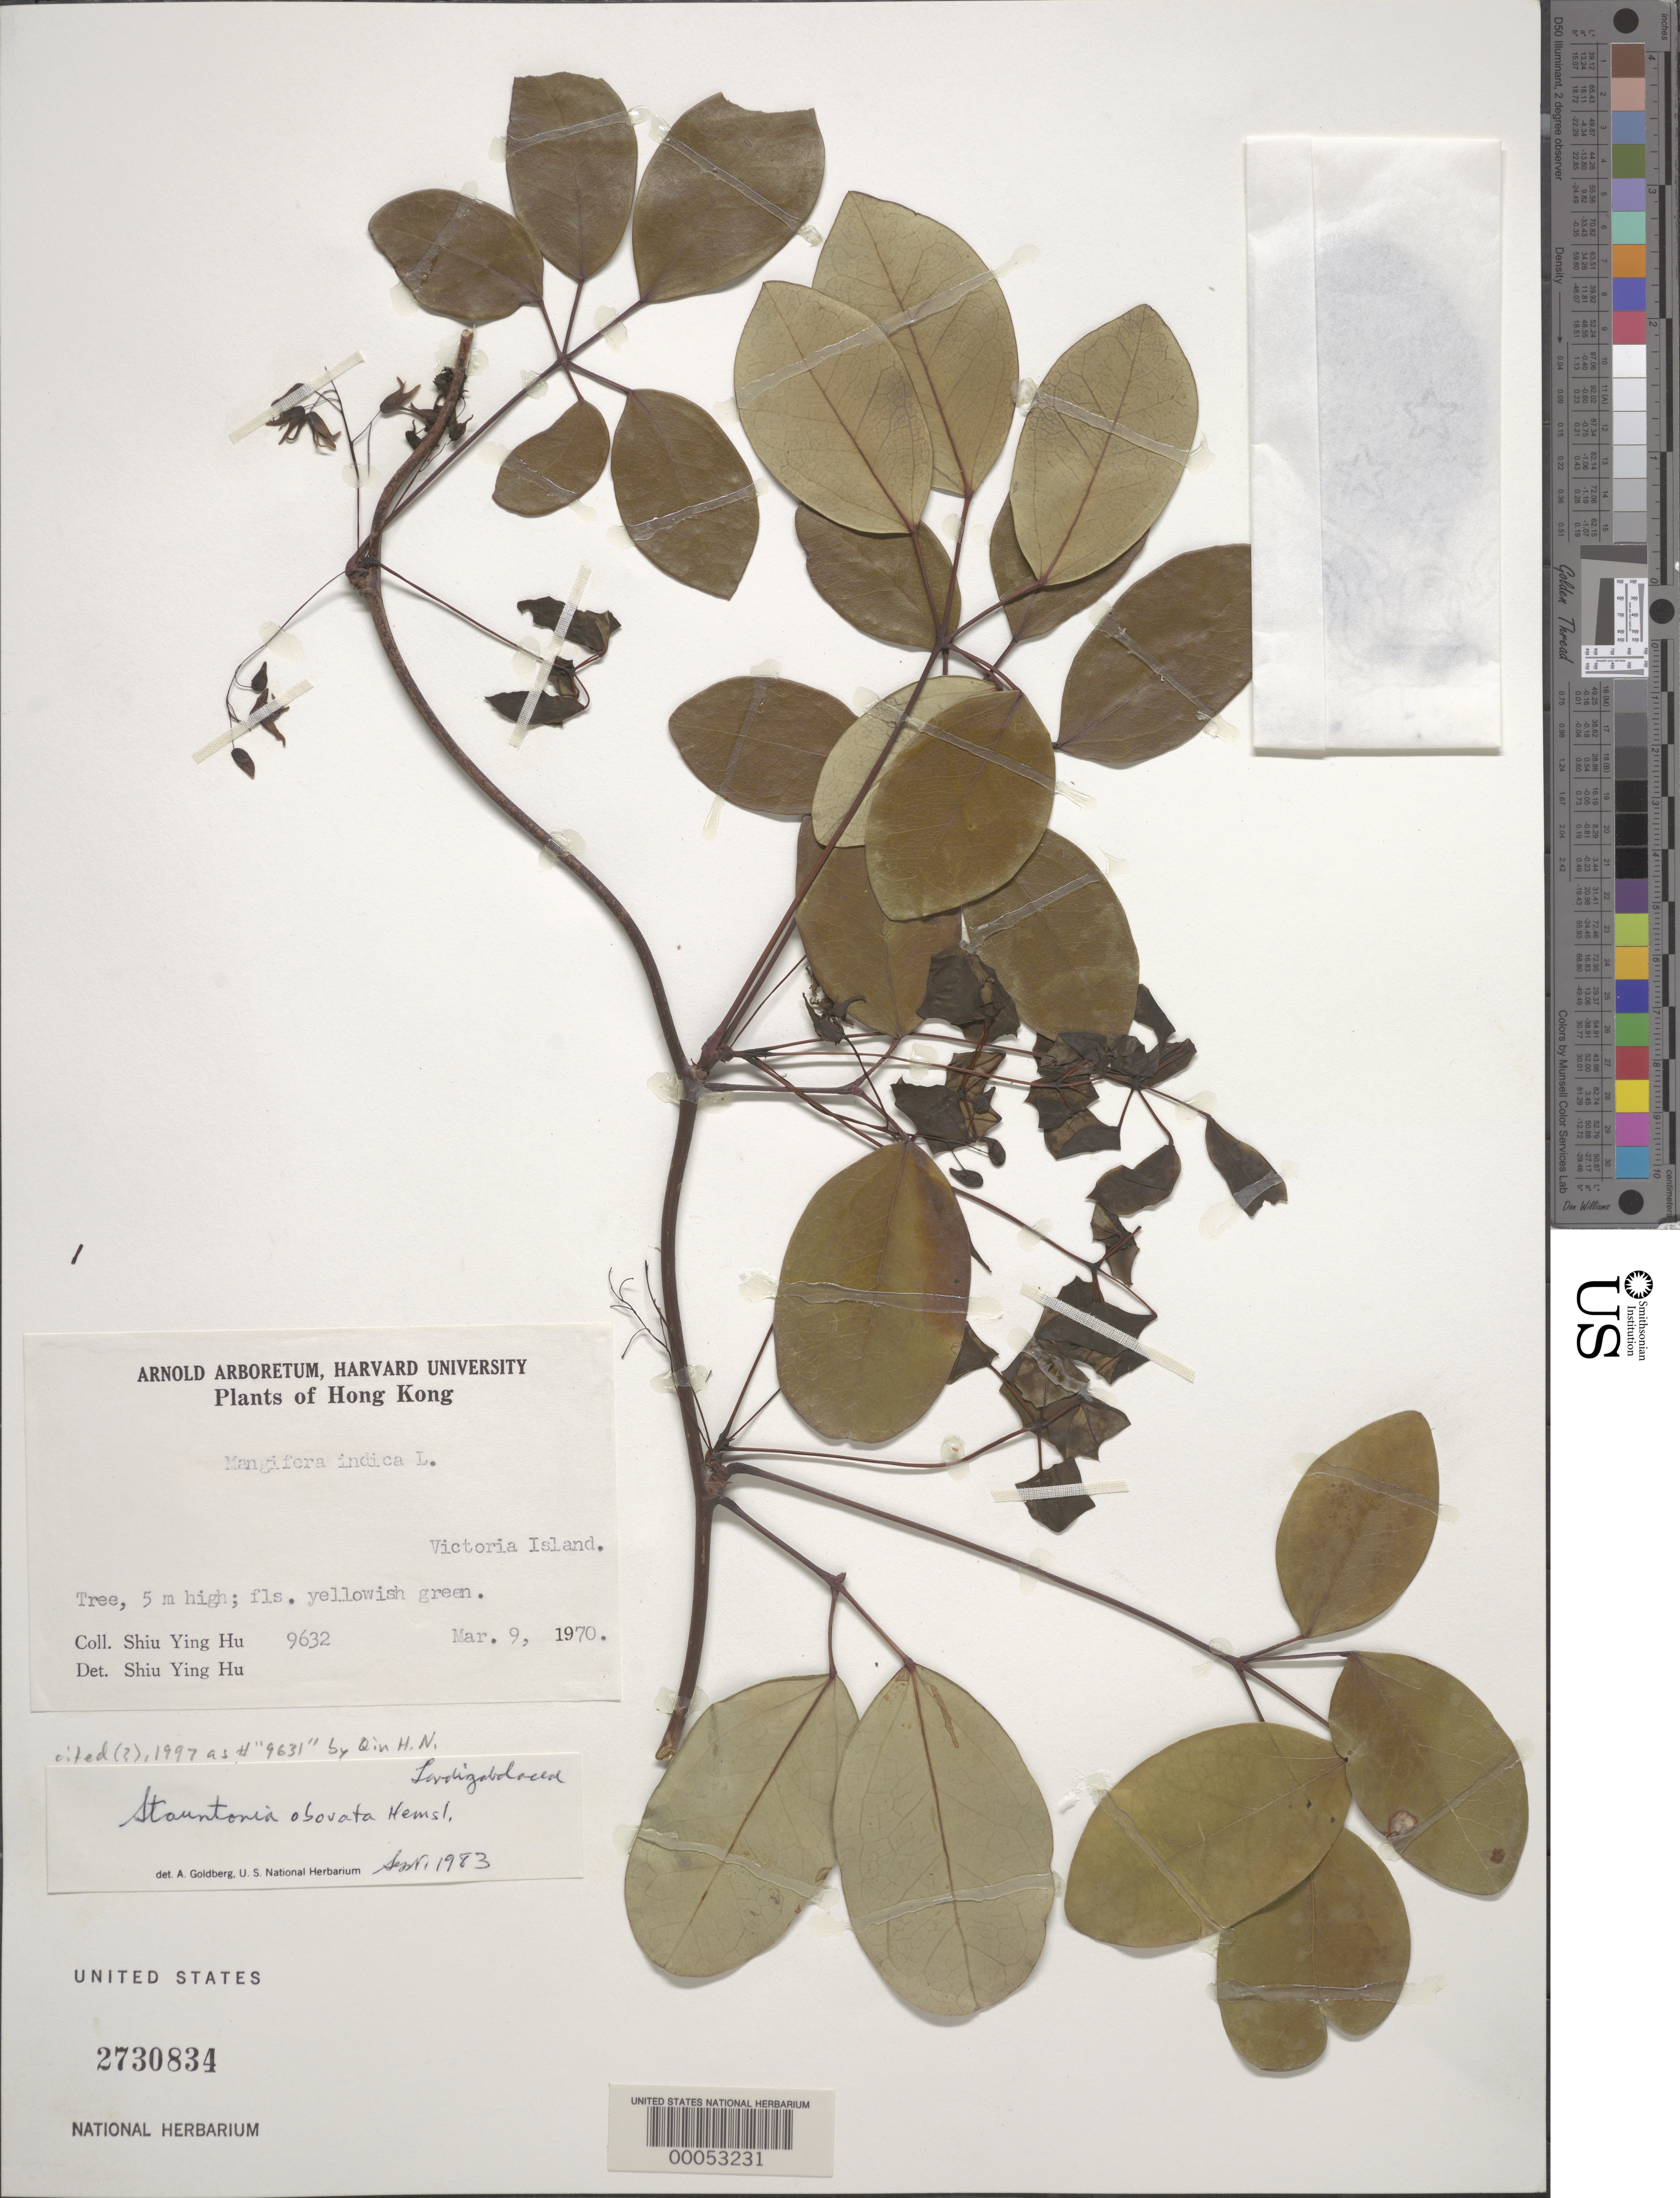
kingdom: Plantae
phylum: Tracheophyta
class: Magnoliopsida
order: Ranunculales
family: Lardizabalaceae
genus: Stauntonia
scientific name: Stauntonia obovata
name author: Hemsl.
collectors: Y. Shiu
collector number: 9632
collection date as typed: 09 Mar 1970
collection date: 1970-03-09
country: China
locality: Victoria island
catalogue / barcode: US 2730834